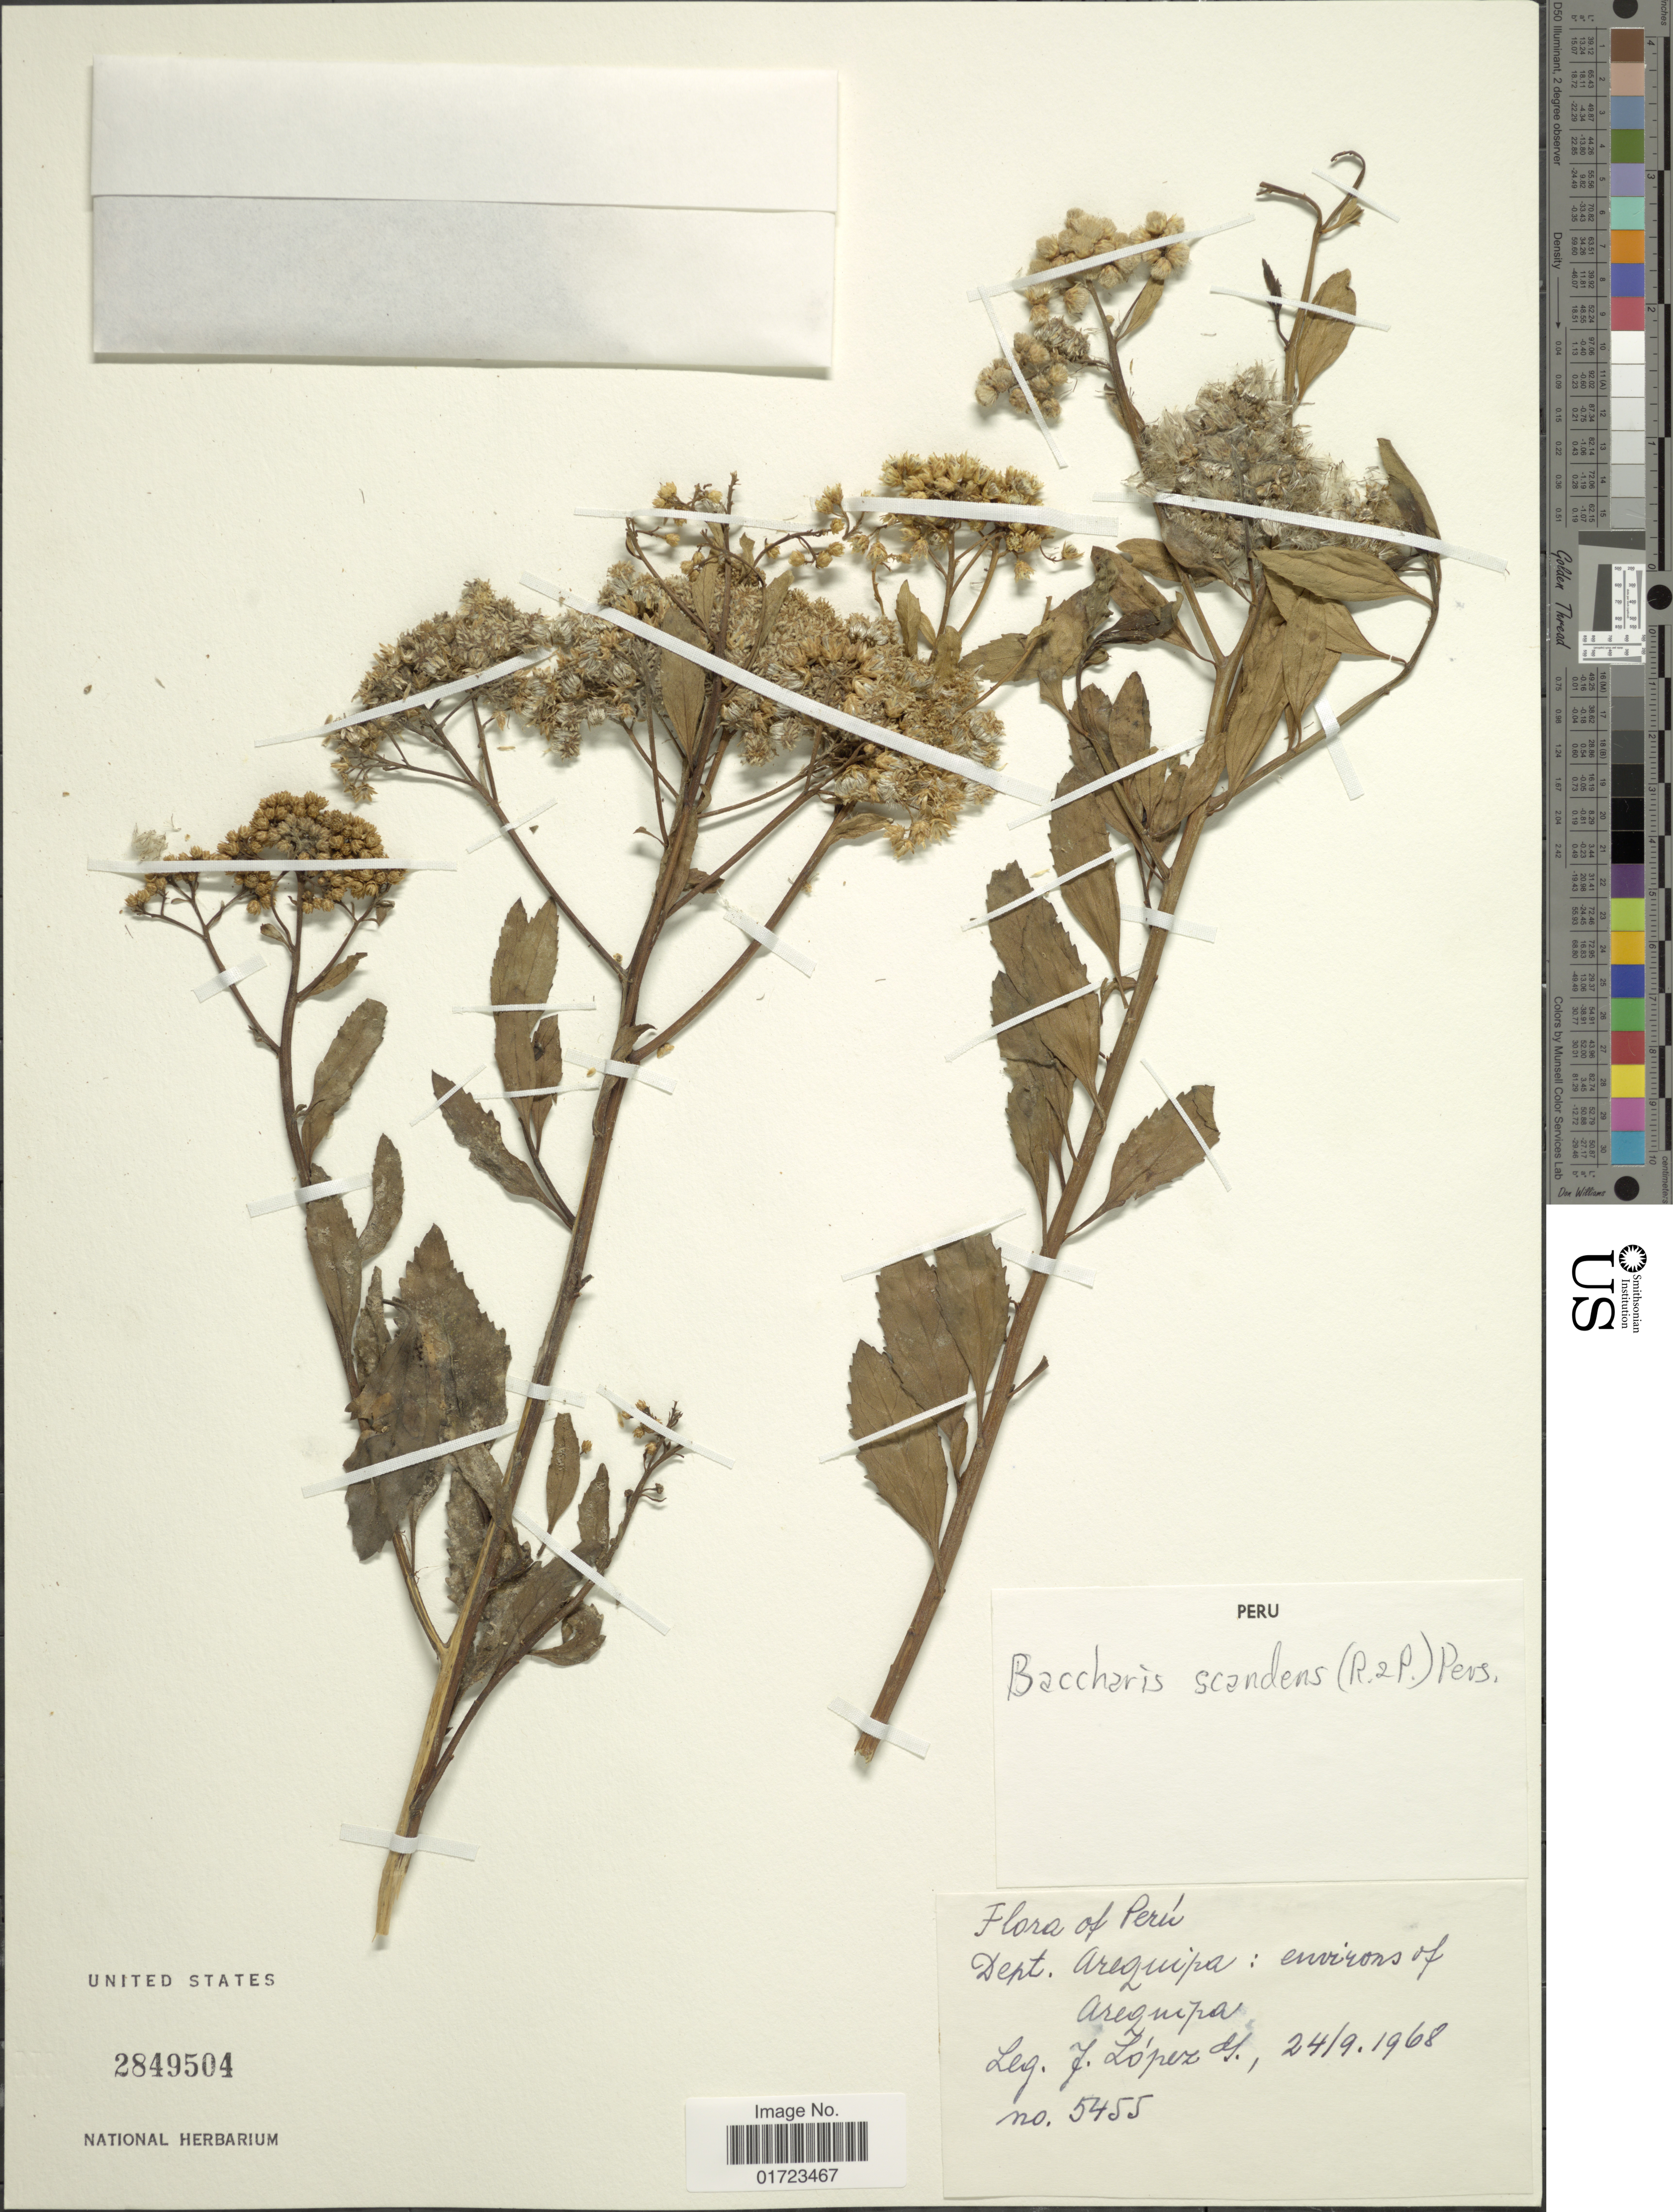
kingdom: Plantae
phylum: Tracheophyta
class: Magnoliopsida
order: Asterales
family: Asteraceae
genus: Baccharis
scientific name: Baccharis scandens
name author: (Ruiz & Pav.) Pers.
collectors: J. Lopez M.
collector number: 5455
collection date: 1968-09-24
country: Peru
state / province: Arequipa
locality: Peru, Dept. Arequipa: environs of Arequipa.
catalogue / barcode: US 2849504